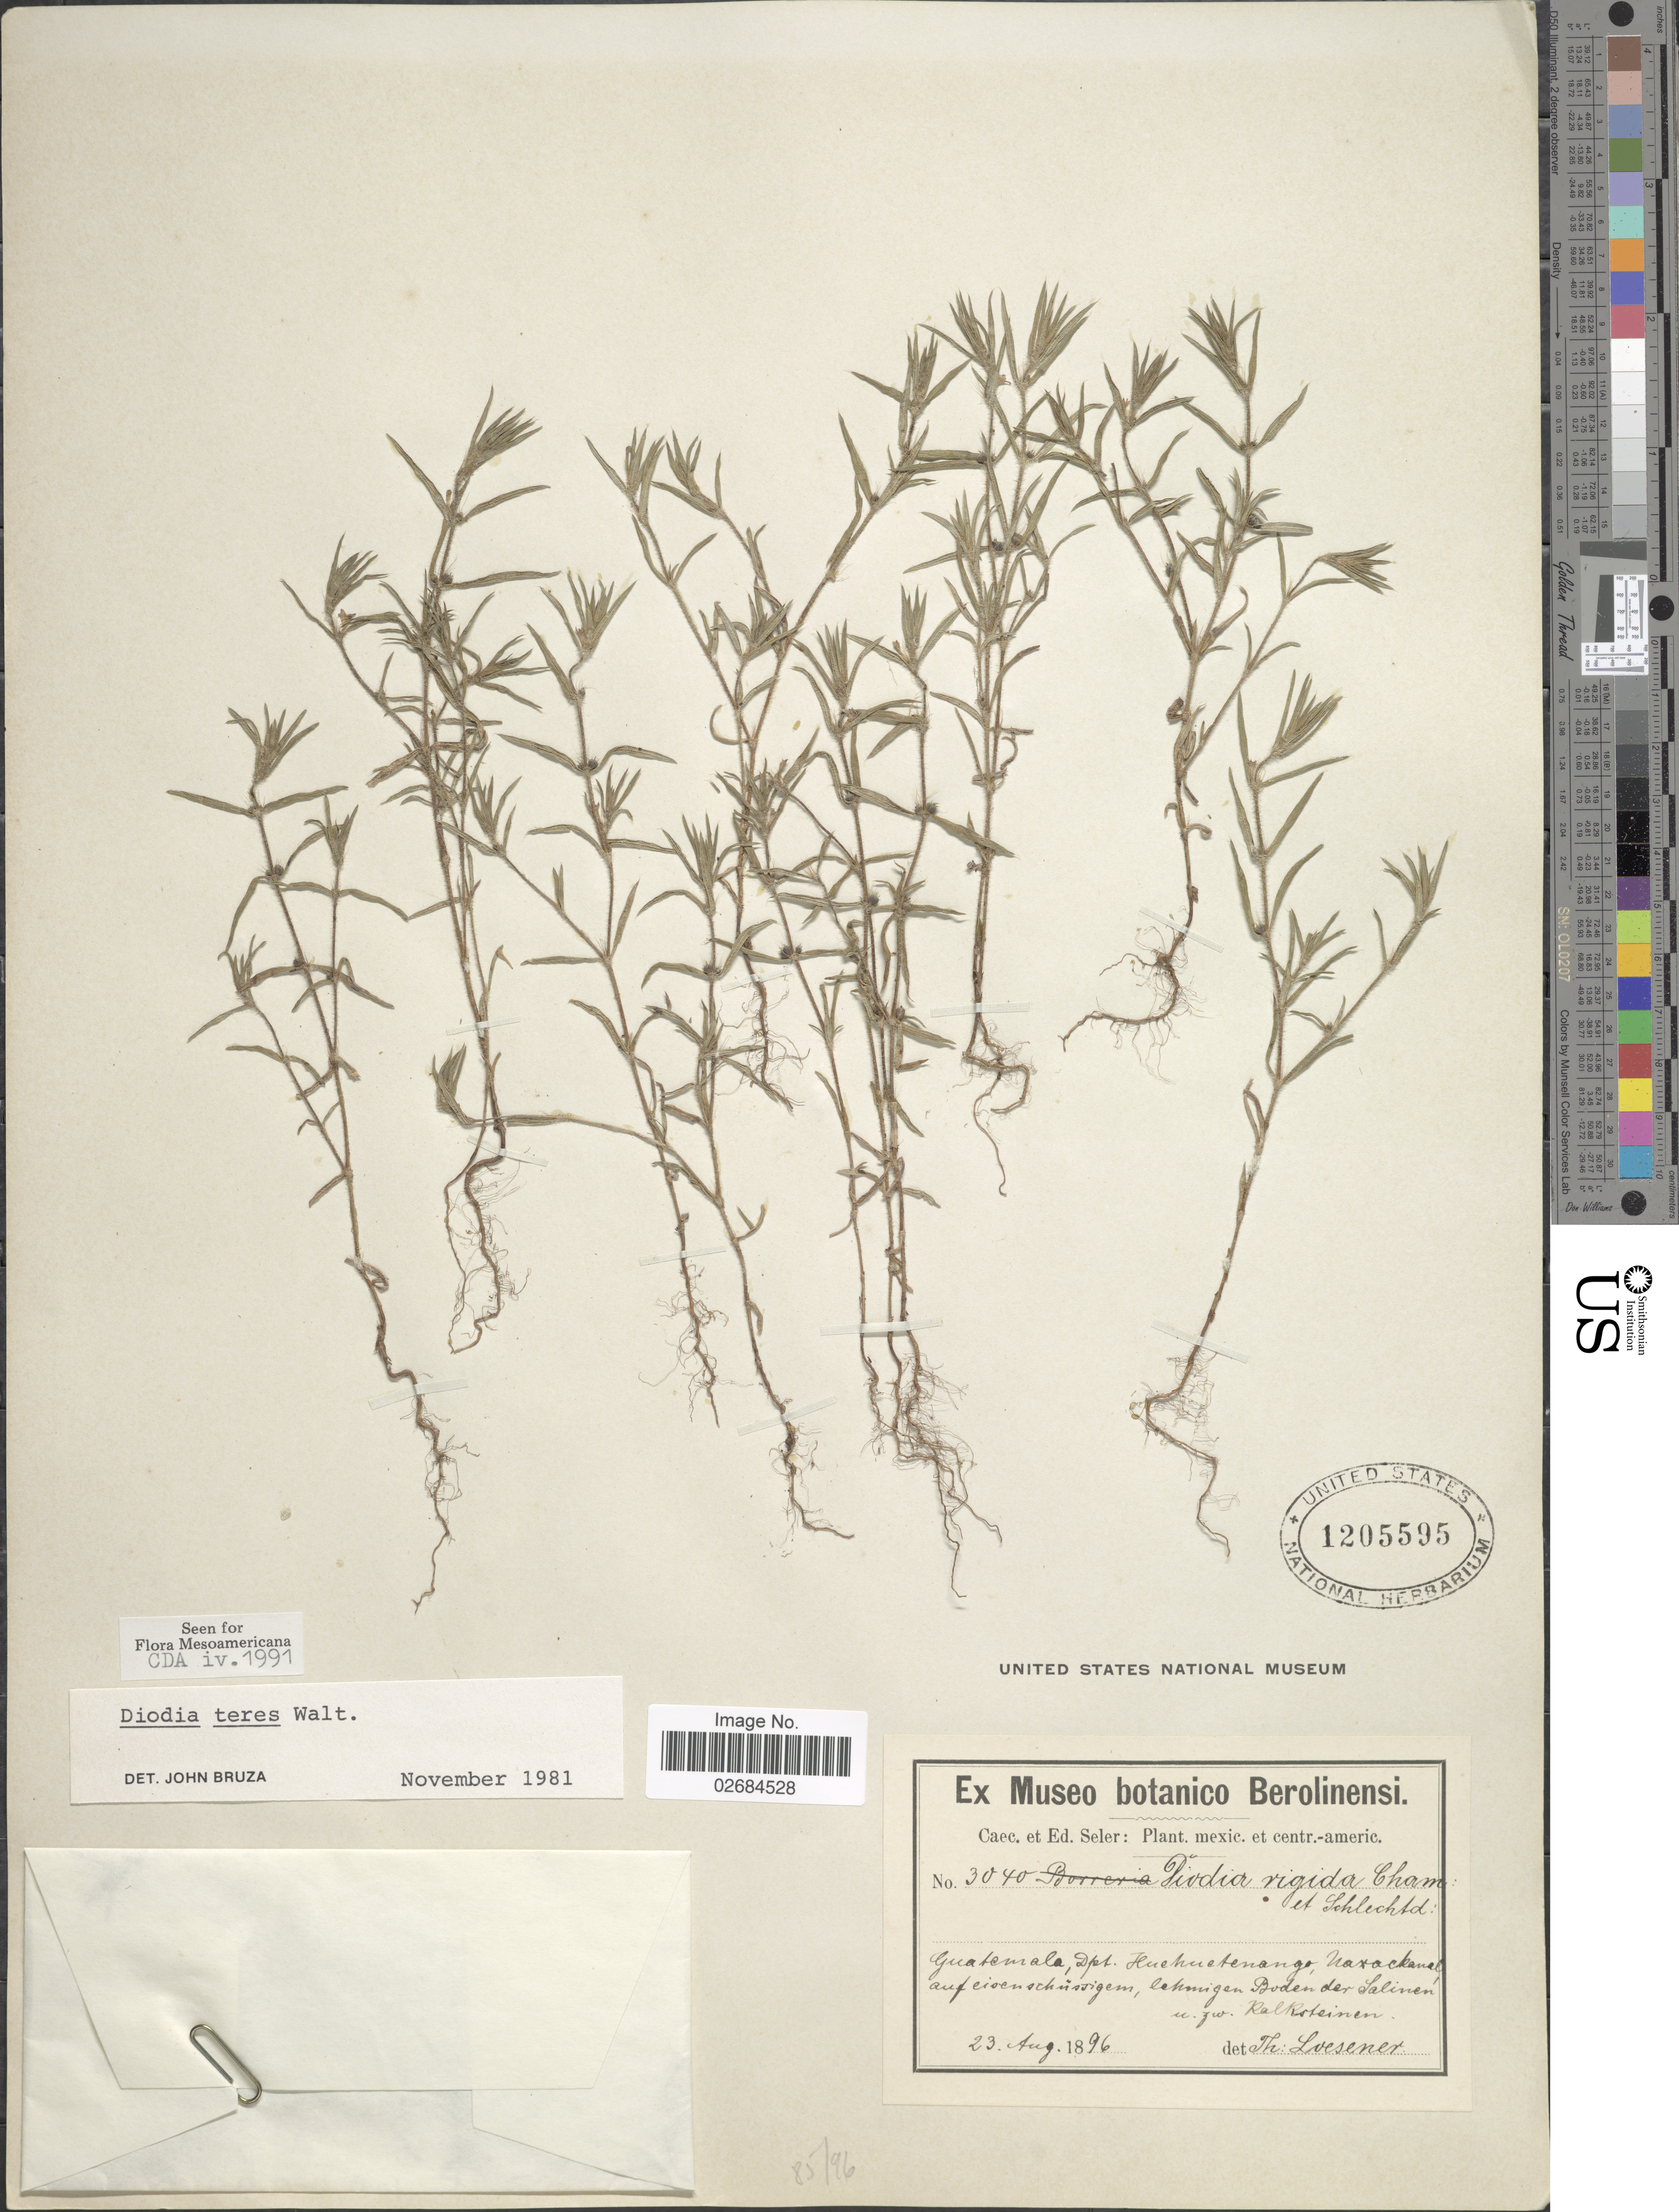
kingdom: Plantae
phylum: Tracheophyta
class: Magnoliopsida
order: Gentianales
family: Rubiaceae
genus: Diodia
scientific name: Diodia teres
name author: Walter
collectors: ex Caec. et Ed Seler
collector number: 3040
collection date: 1896-08-23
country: Guatemala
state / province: Huehuetenango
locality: Naxackanal [Naxacanal]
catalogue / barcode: US 1205595